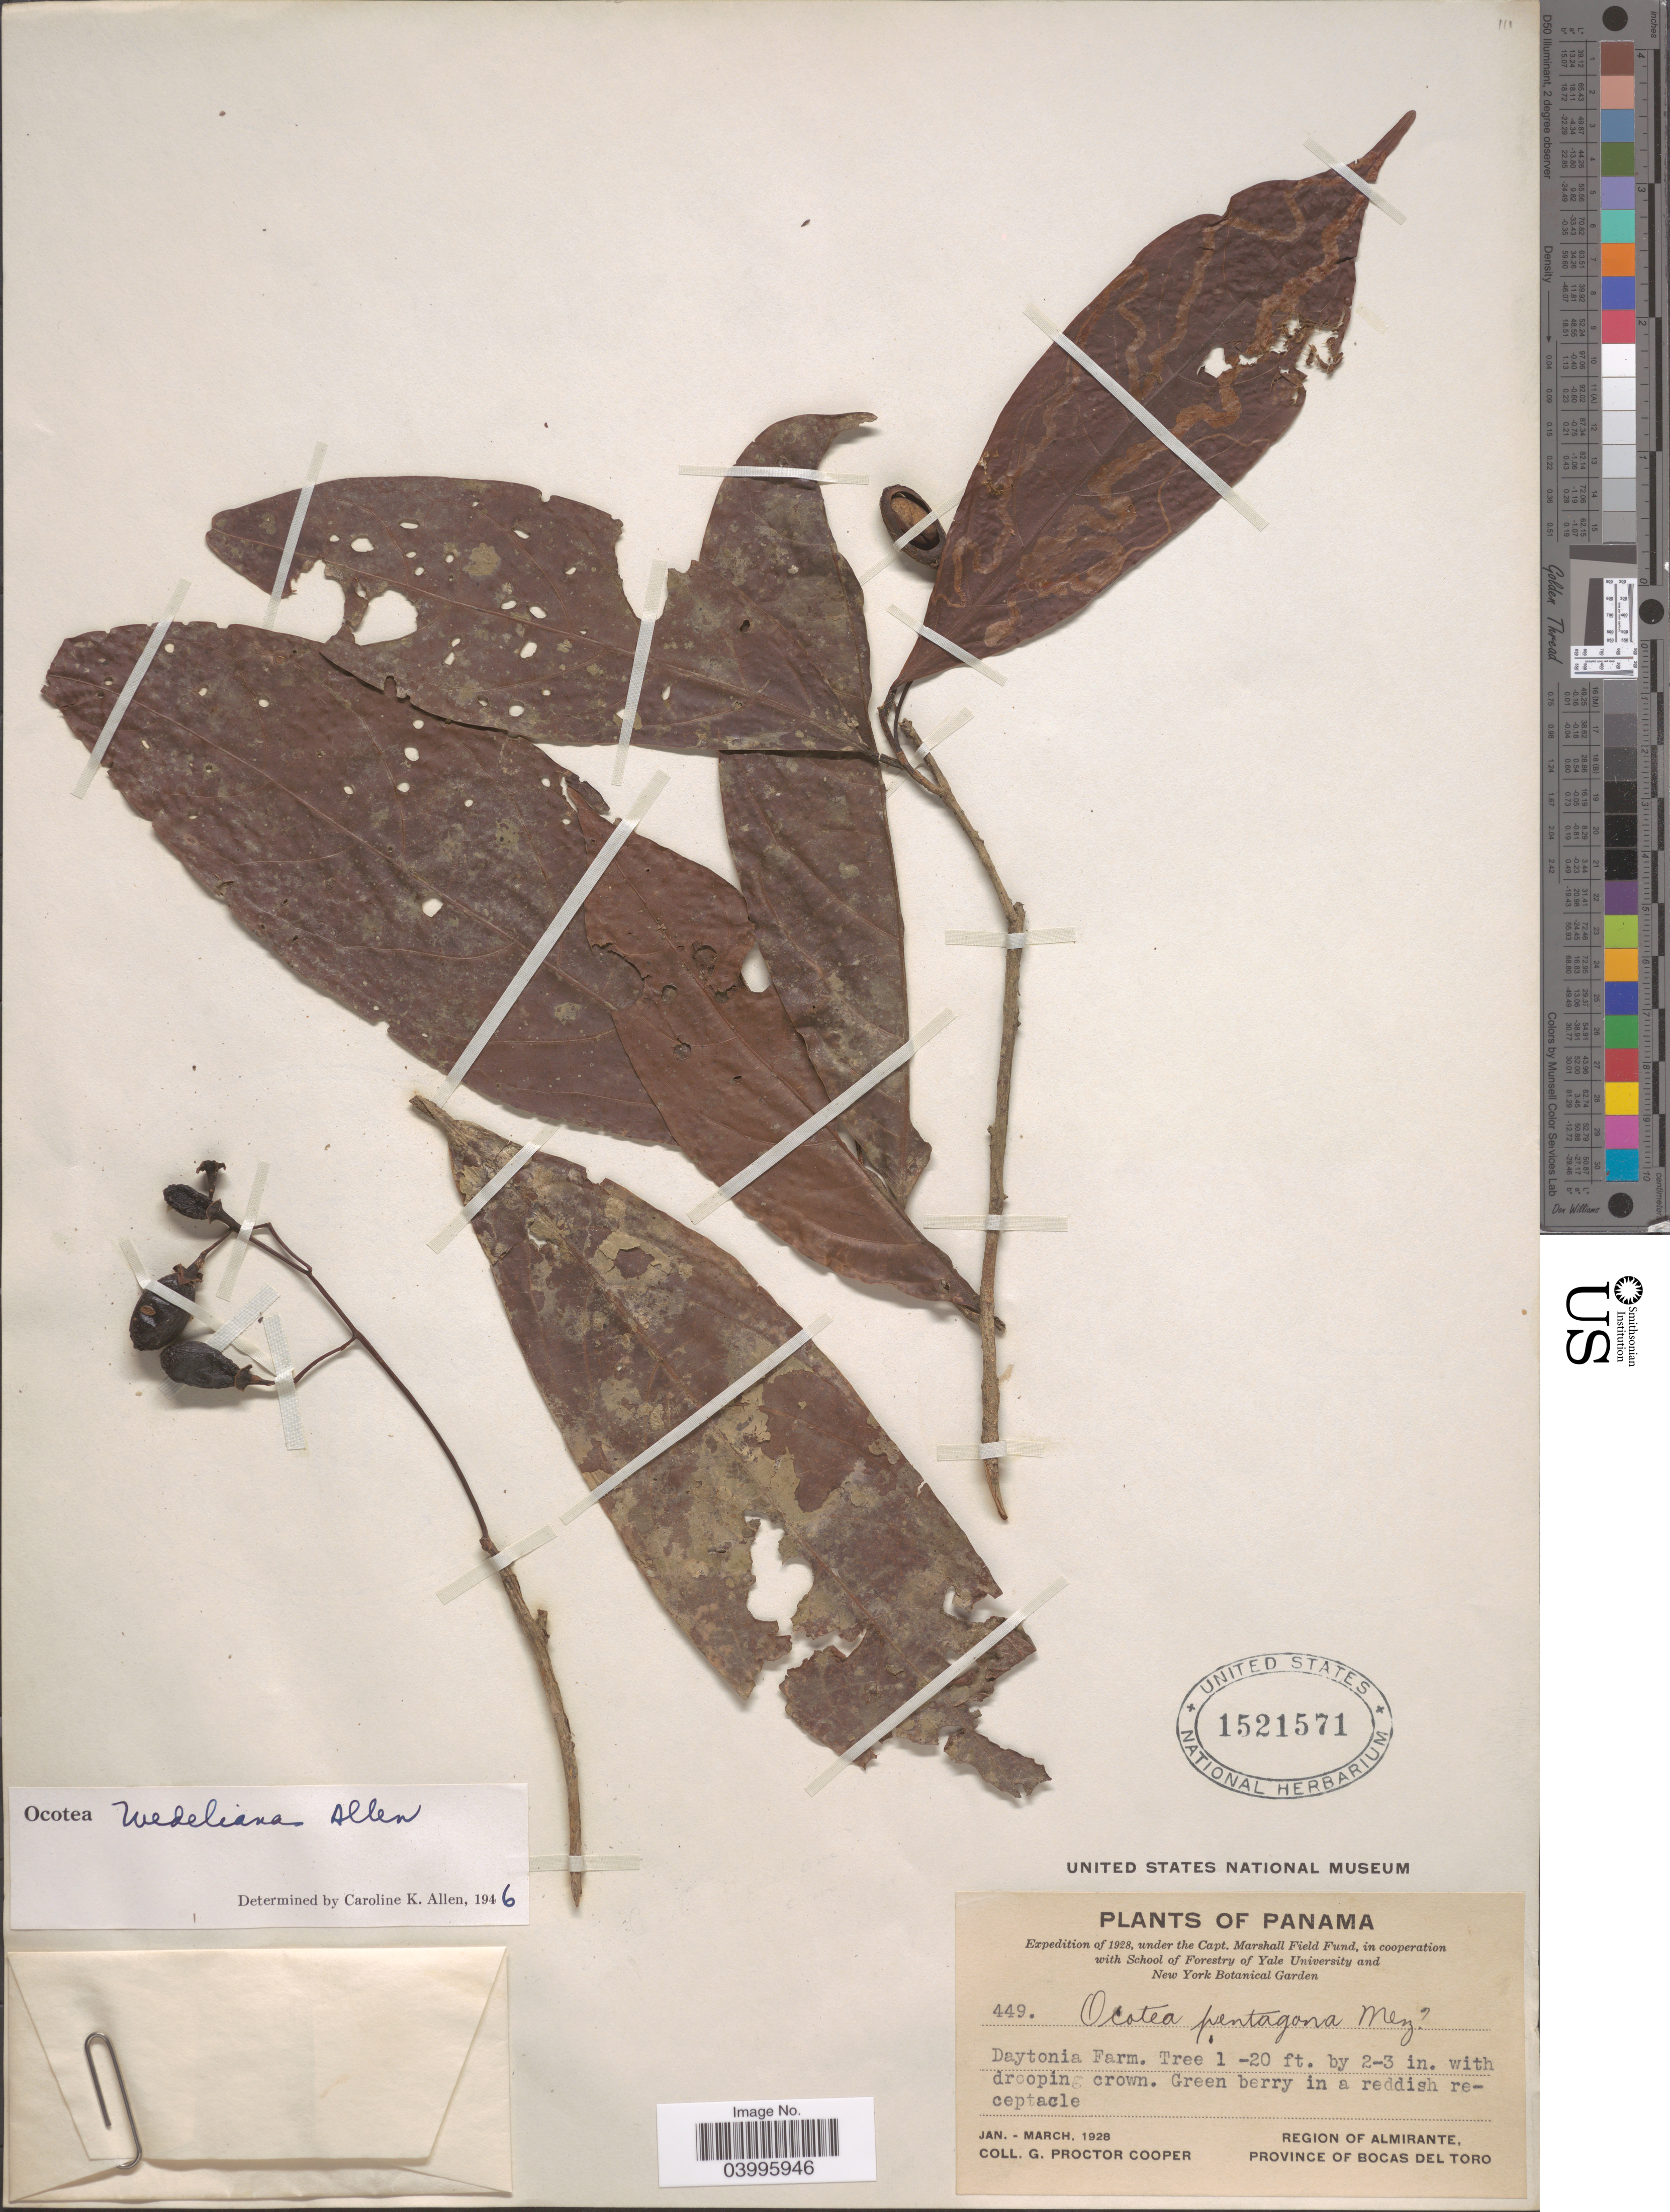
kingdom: Plantae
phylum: Tracheophyta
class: Magnoliopsida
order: Laurales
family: Lauraceae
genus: Ocotea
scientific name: Ocotea wedeliana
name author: C.K. Allen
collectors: G. Cooper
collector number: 449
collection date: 1928-01/1928-03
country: Panama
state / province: Bocas del Toro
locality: Daytonia Farm. Region of Almirante.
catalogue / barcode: US 1521571